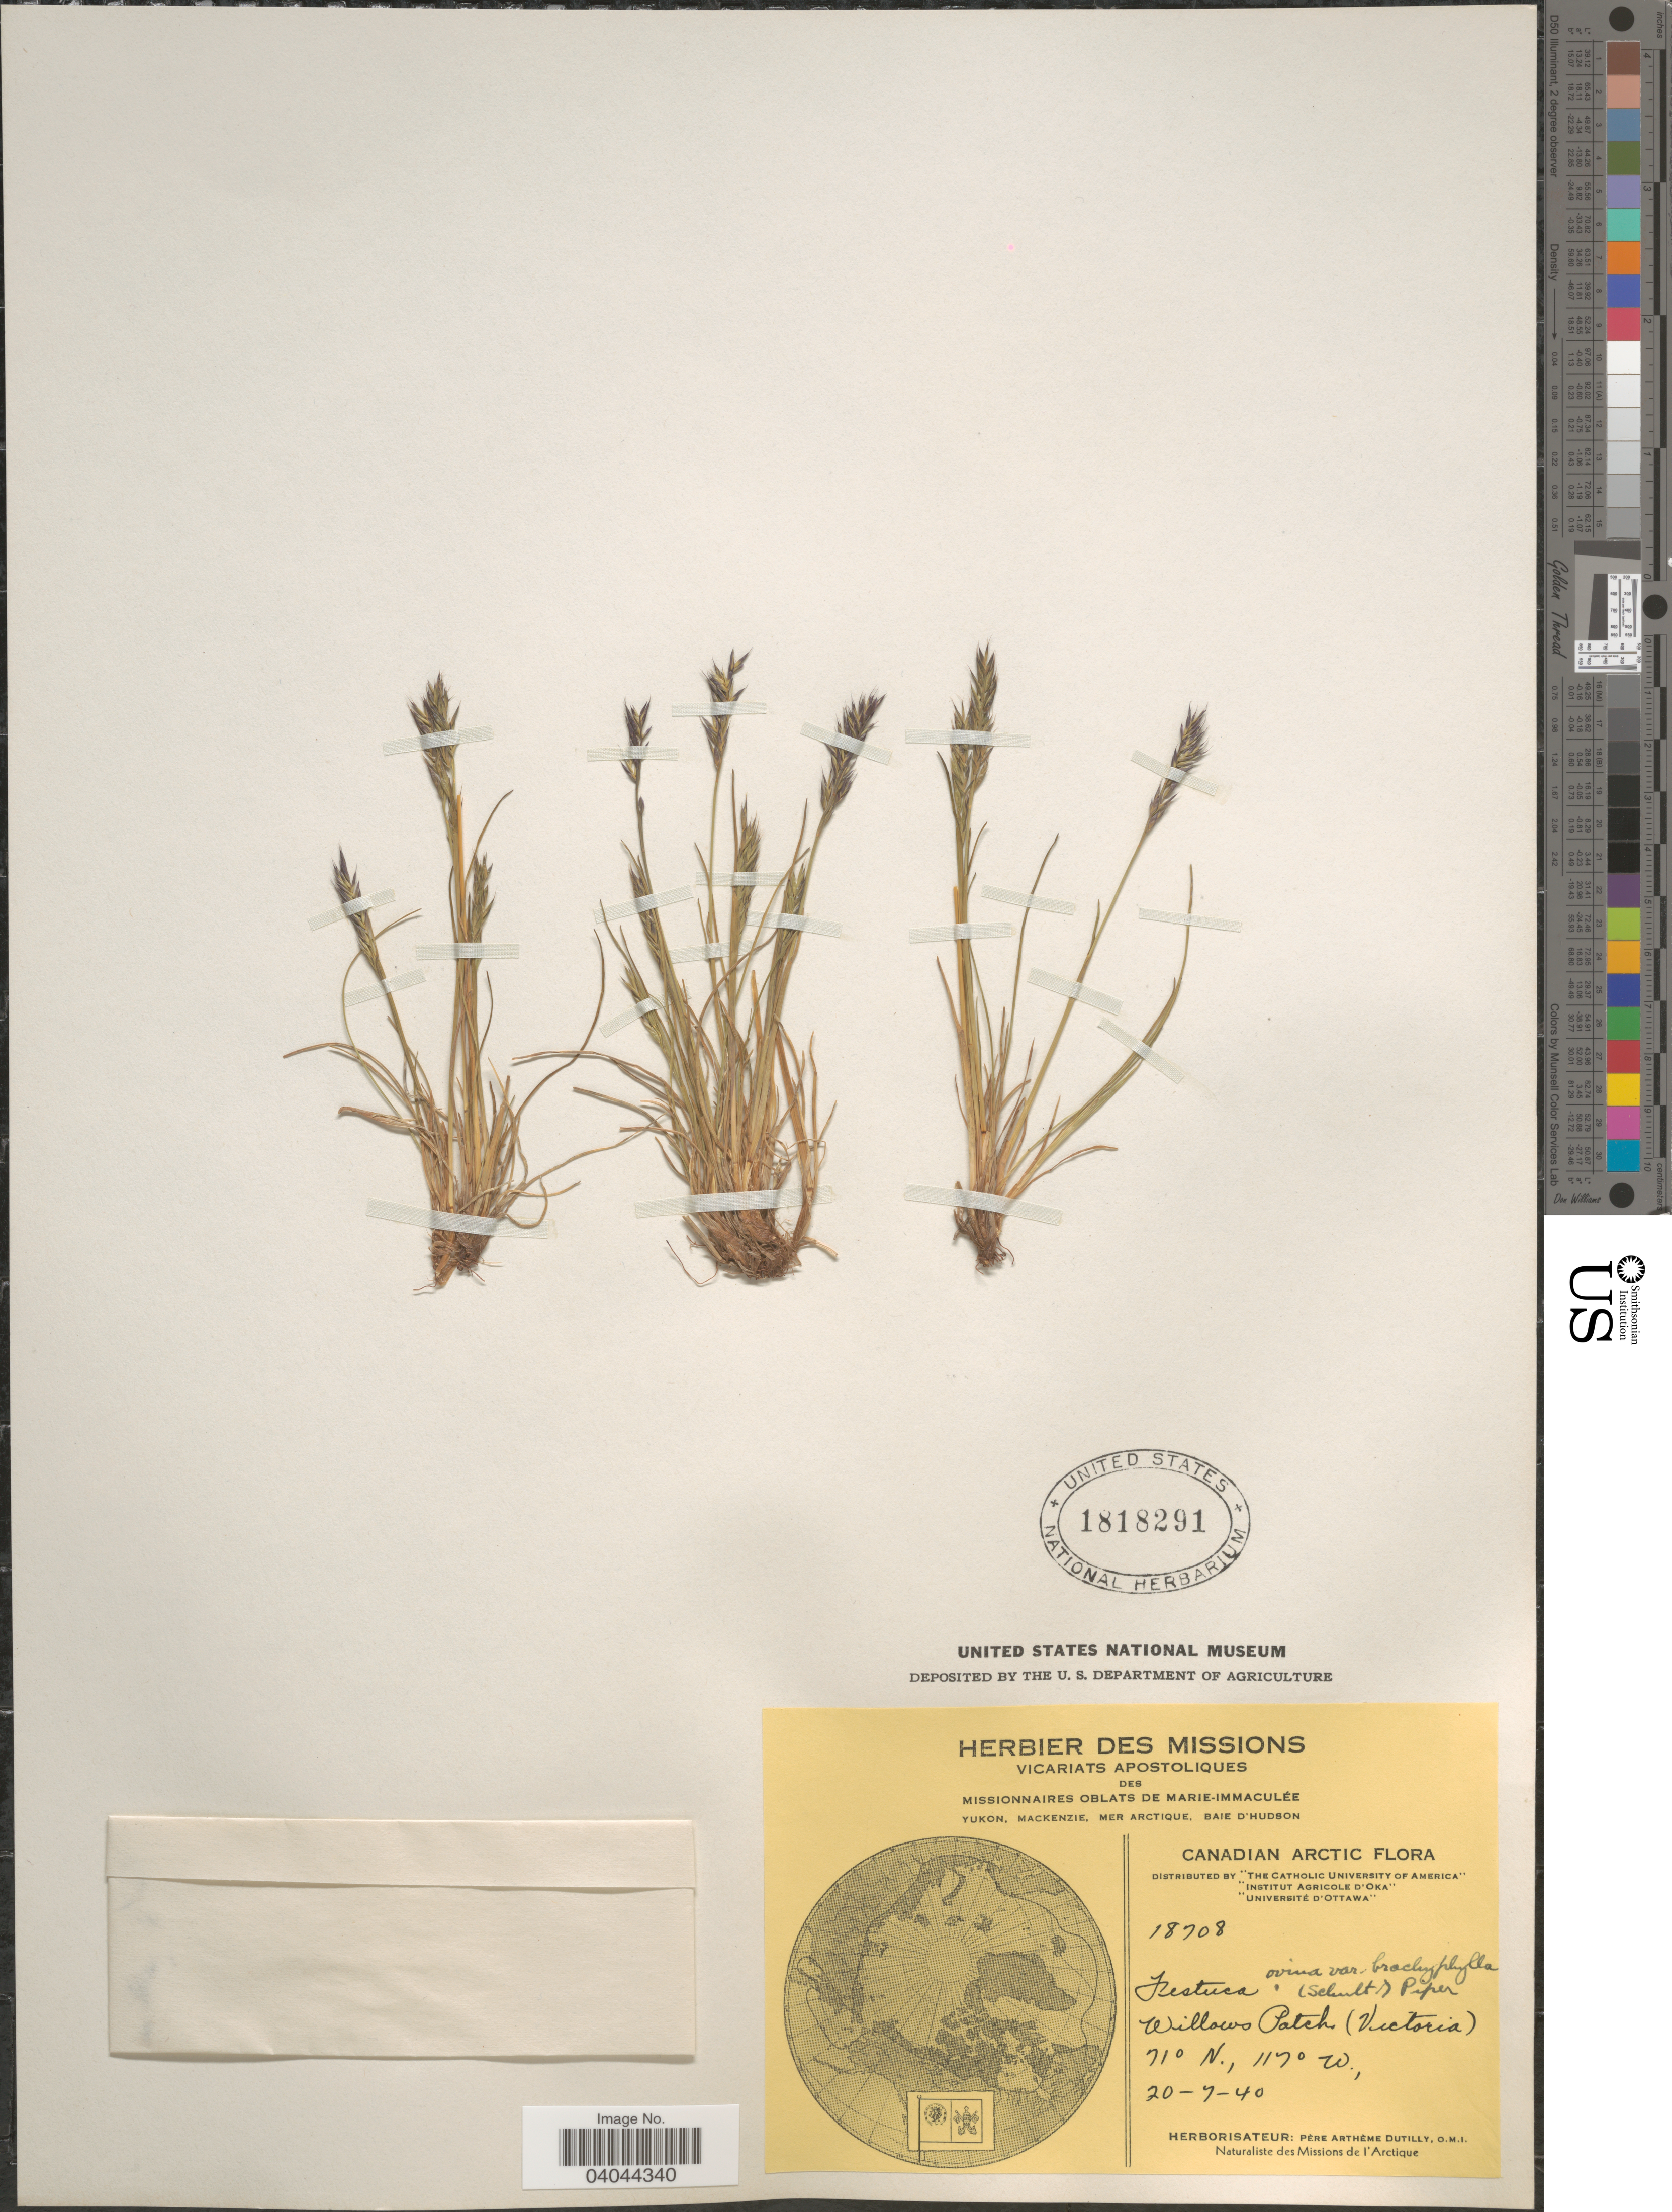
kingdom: Plantae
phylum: Tracheophyta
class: Liliopsida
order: Poales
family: Poaceae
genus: Festuca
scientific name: Festuca ovina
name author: L.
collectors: P. Dutilly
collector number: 18708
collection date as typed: Transcribed d/m/y: 20/7/40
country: Canada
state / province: British Columbia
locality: Canadian Arctic. Willows Patch (Victoria).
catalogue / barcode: US 1818291